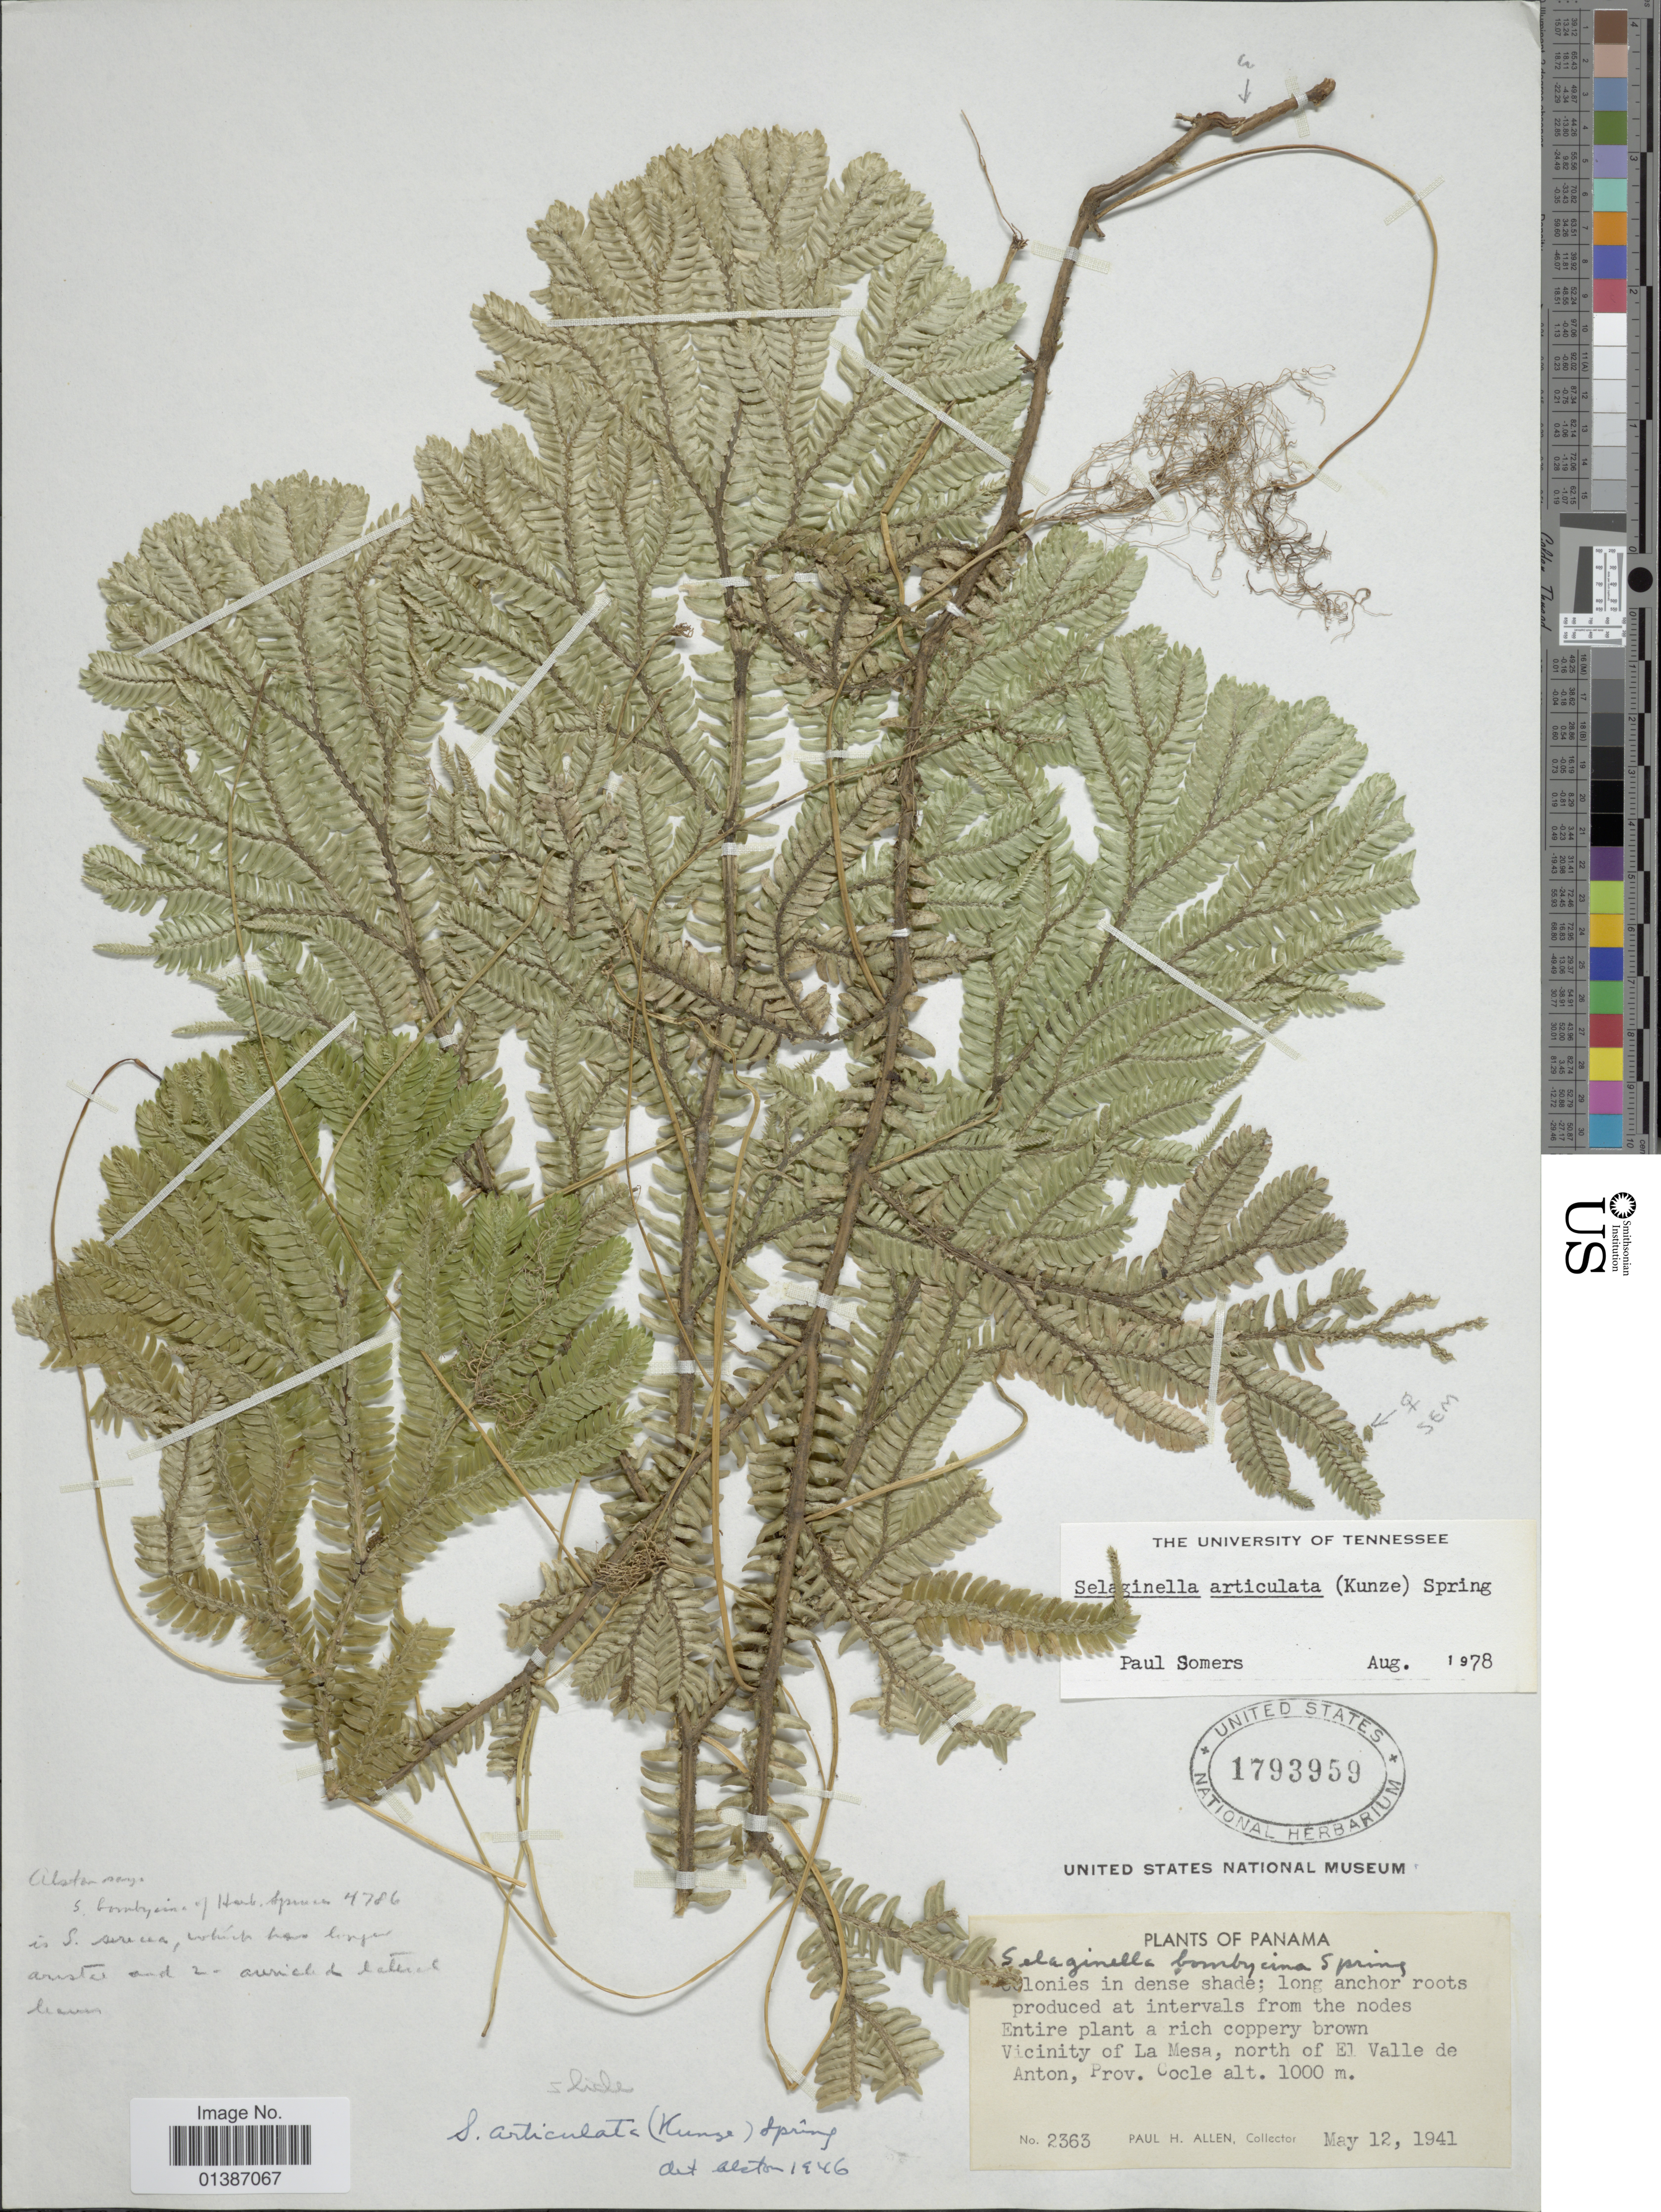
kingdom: Plantae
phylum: Tracheophyta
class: Lycopodiopsida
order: Selaginellales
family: Selaginellaceae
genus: Selaginella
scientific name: Selaginella articulata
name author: (Kunze) Spring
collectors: P. H. Allen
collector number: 2363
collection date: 1941-05-12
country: Panama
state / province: Coclé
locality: Vicinity of La Mesa, north of El Valle de Anton, Prov. Cocle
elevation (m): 1000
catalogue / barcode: US 1793959